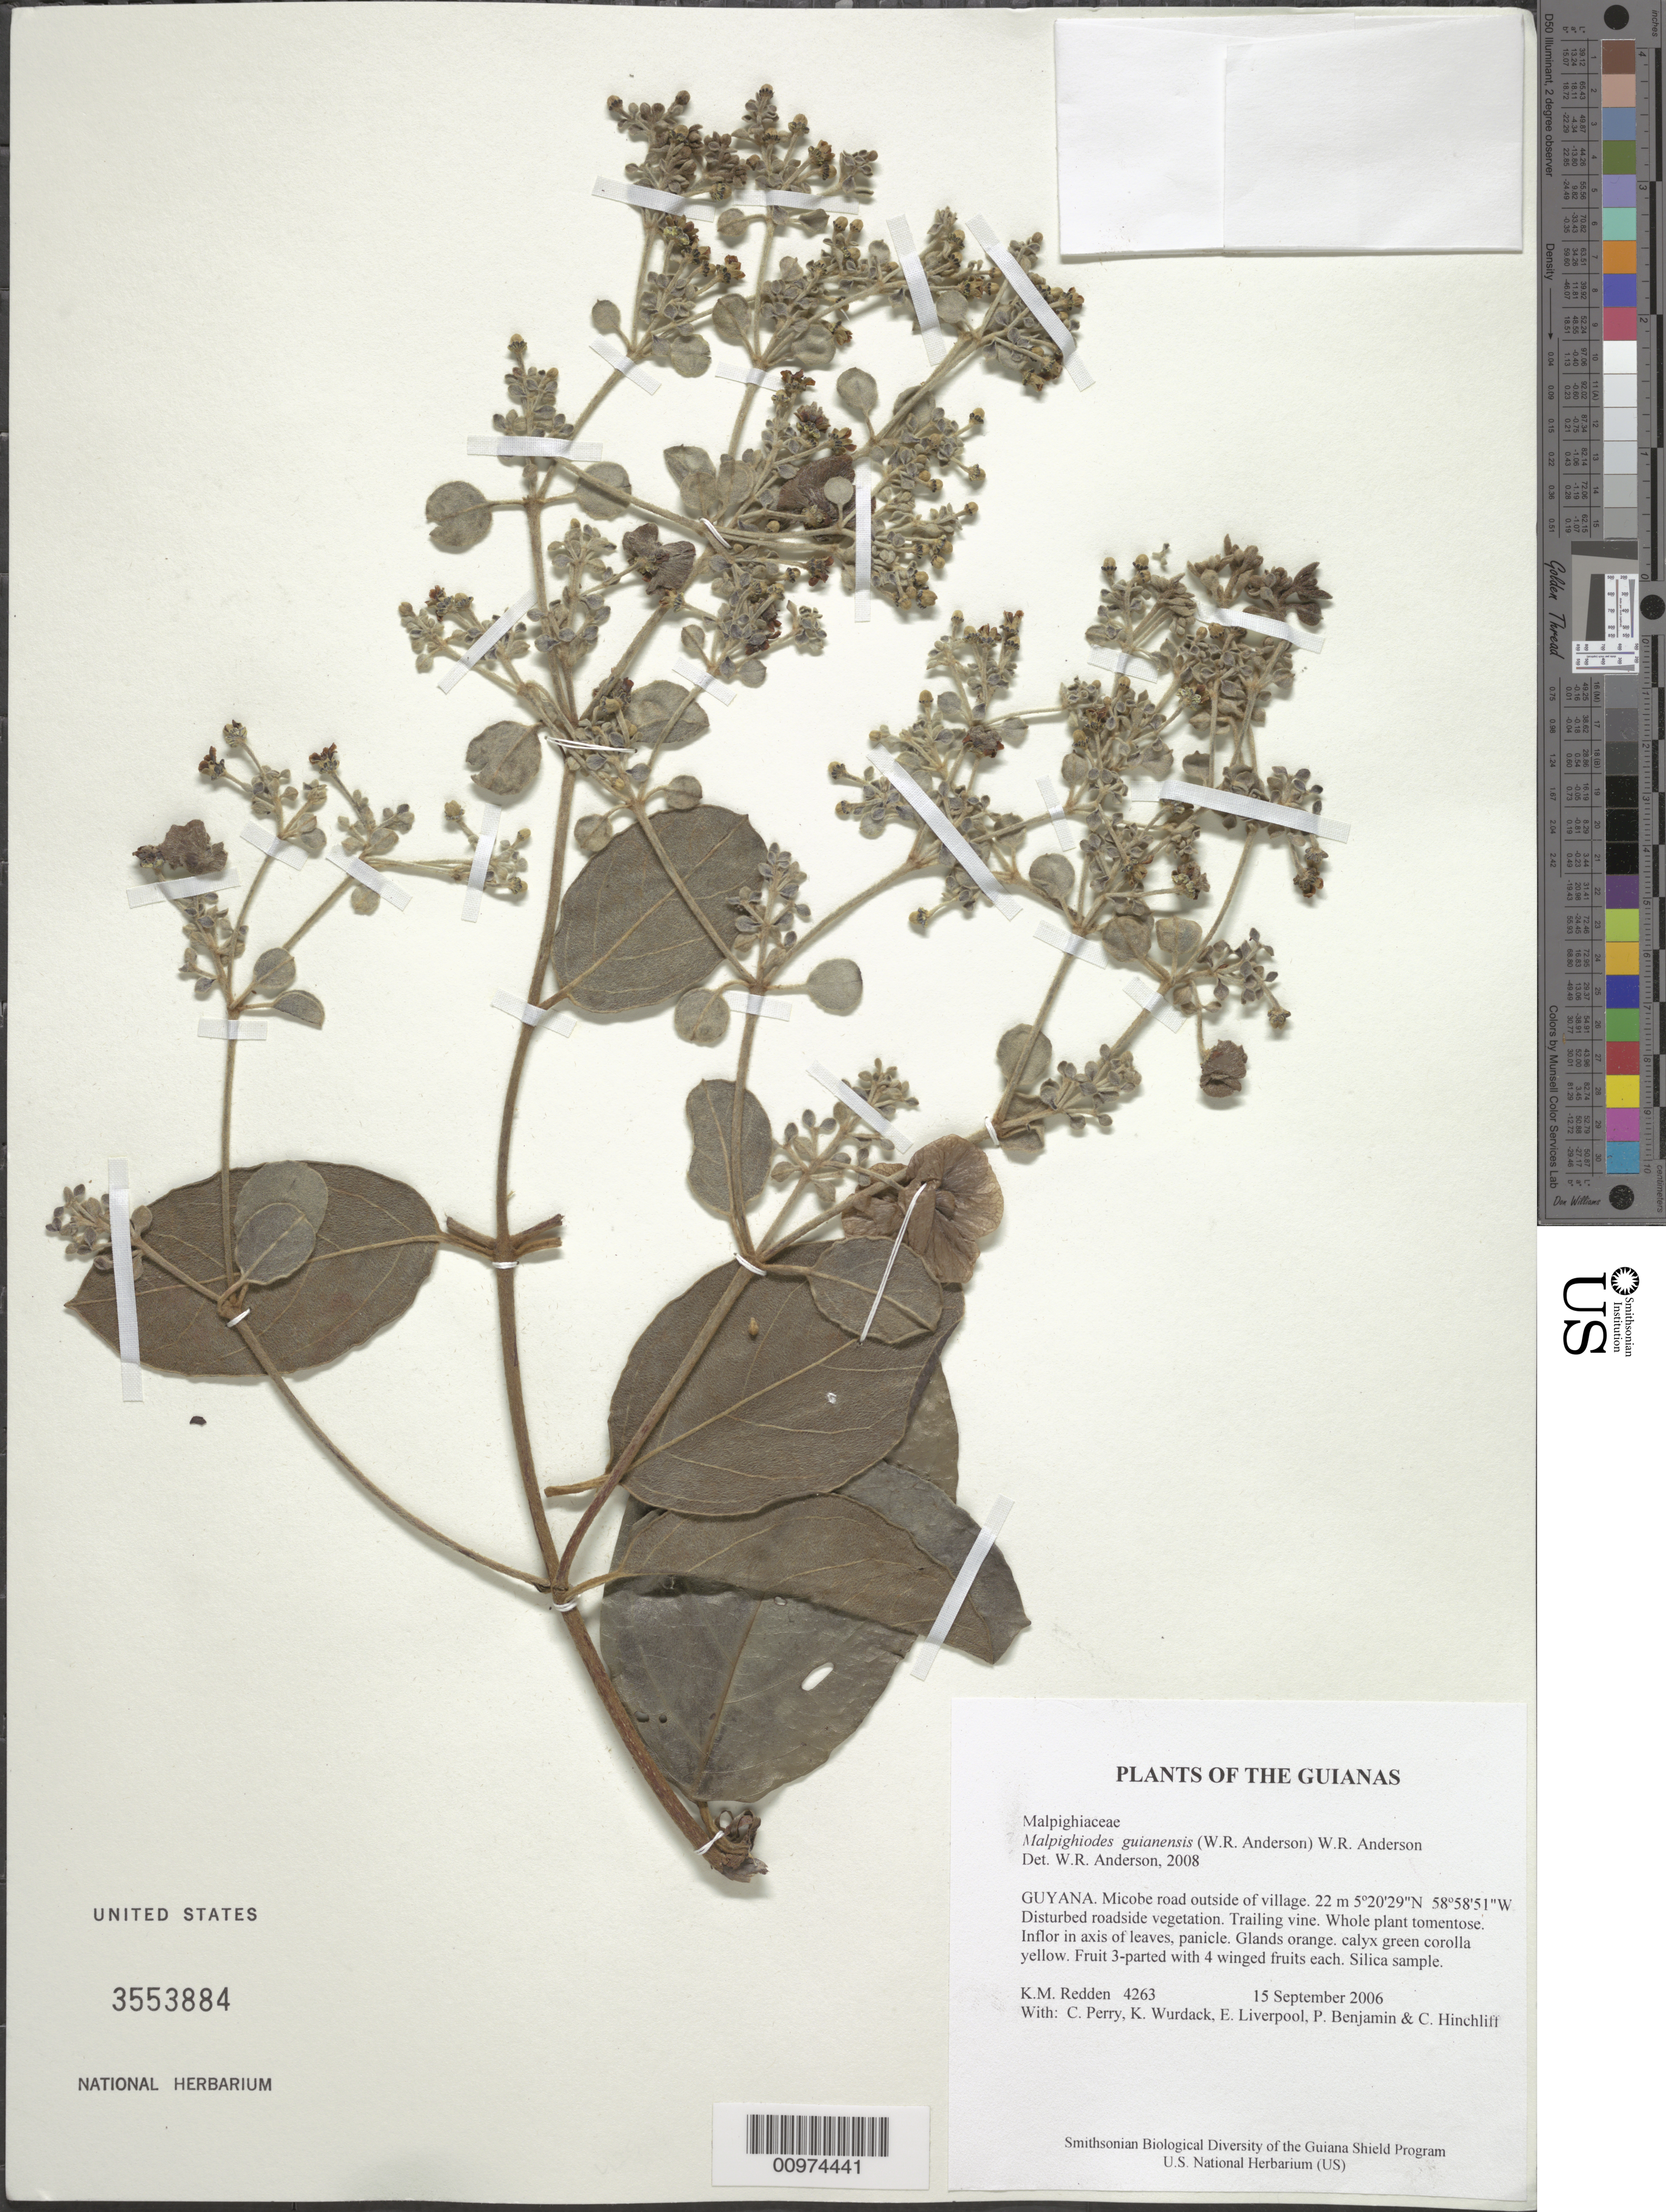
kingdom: Plantae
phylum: Tracheophyta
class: Magnoliopsida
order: Malpighiales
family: Malpighiaceae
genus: Malpighiodes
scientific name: Malpighiodes guianensis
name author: (W.R. Anderson) W.R. Anderson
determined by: Anderson, W. R., (MICH), University of Michigan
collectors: K. M. Redden, C. Perry, K. Wurdack, E. Liverpool, P. Benjamin & C. E. Hinchliff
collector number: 4263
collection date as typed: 15 September 2006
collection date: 2006-09-15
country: Guyana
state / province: Potaro-Siparuni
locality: Micobe road outside of village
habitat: Disturbed roadside vegetation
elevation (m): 22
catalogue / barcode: US 3553884